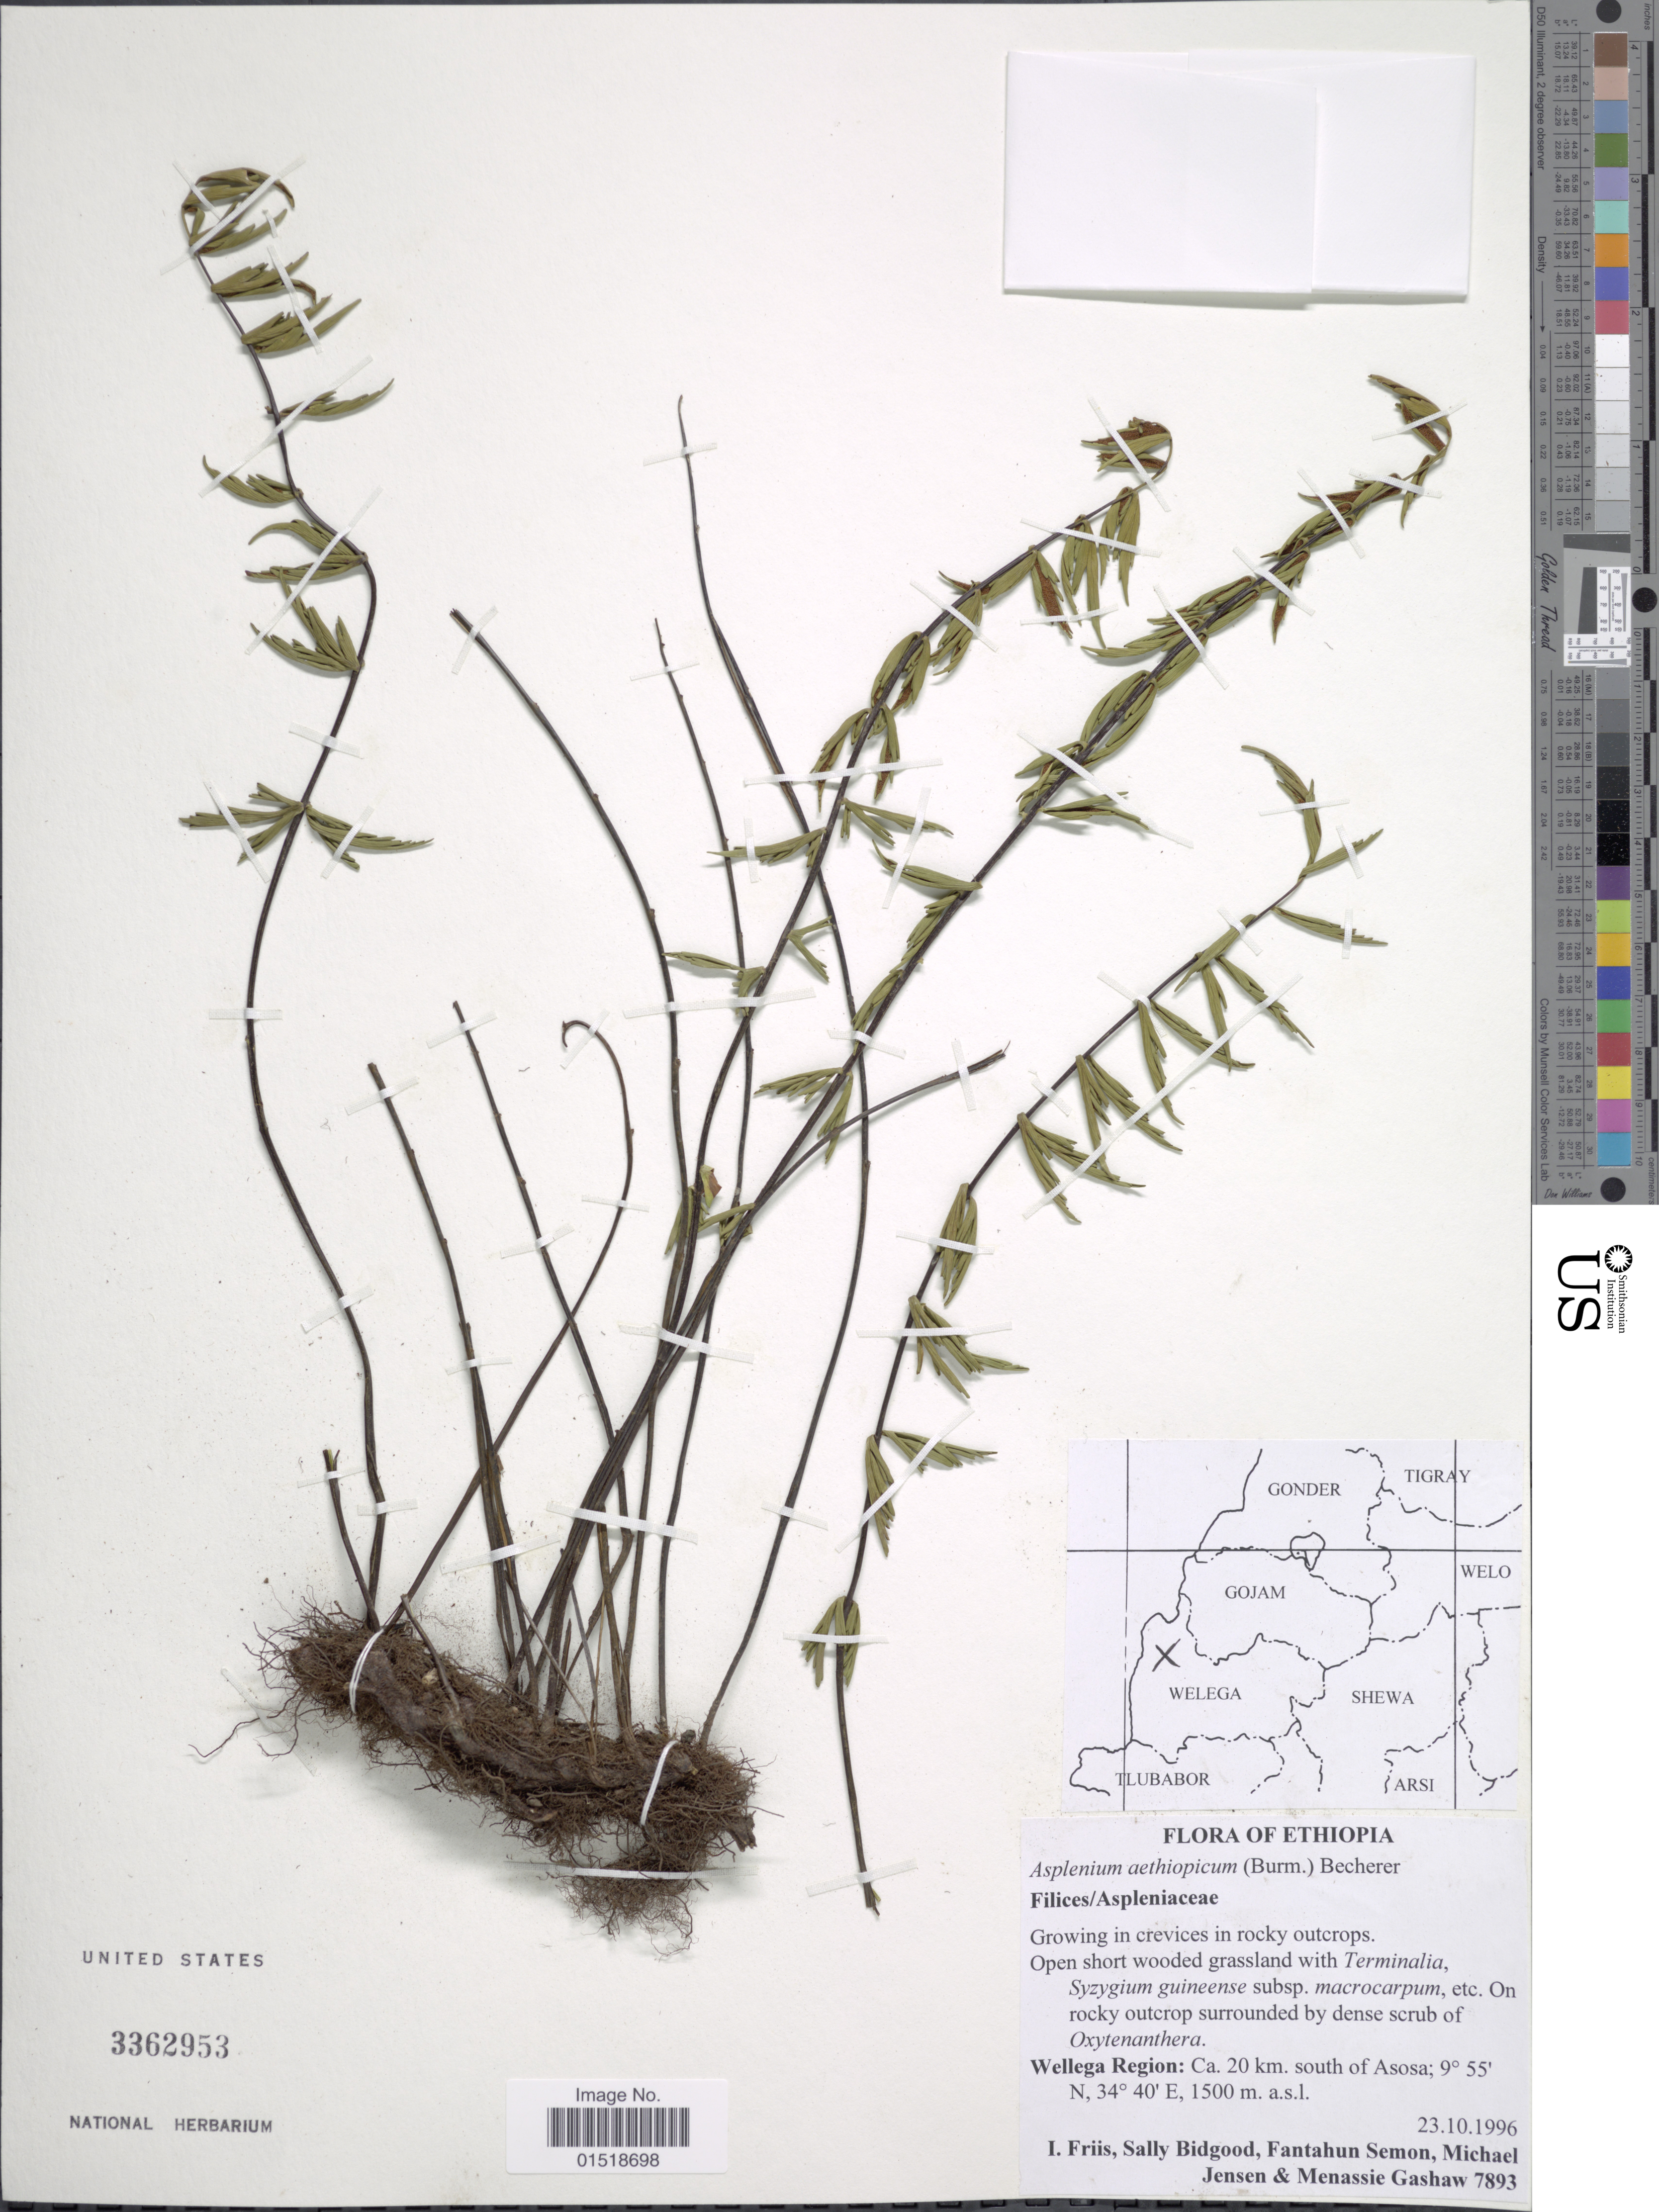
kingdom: Plantae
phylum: Tracheophyta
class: Polypodiopsida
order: Polypodiales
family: Aspleniaceae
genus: Asplenium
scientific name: Asplenium affine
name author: Sw.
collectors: I. Friis, S. Bidgood, F. Semon, M. Jensen & M. Gashaw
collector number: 7893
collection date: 1996-10-23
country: Ethiopia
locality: Wellega Region: Ca. 20 km. south of Asosa.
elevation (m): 1500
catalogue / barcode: US 3362953